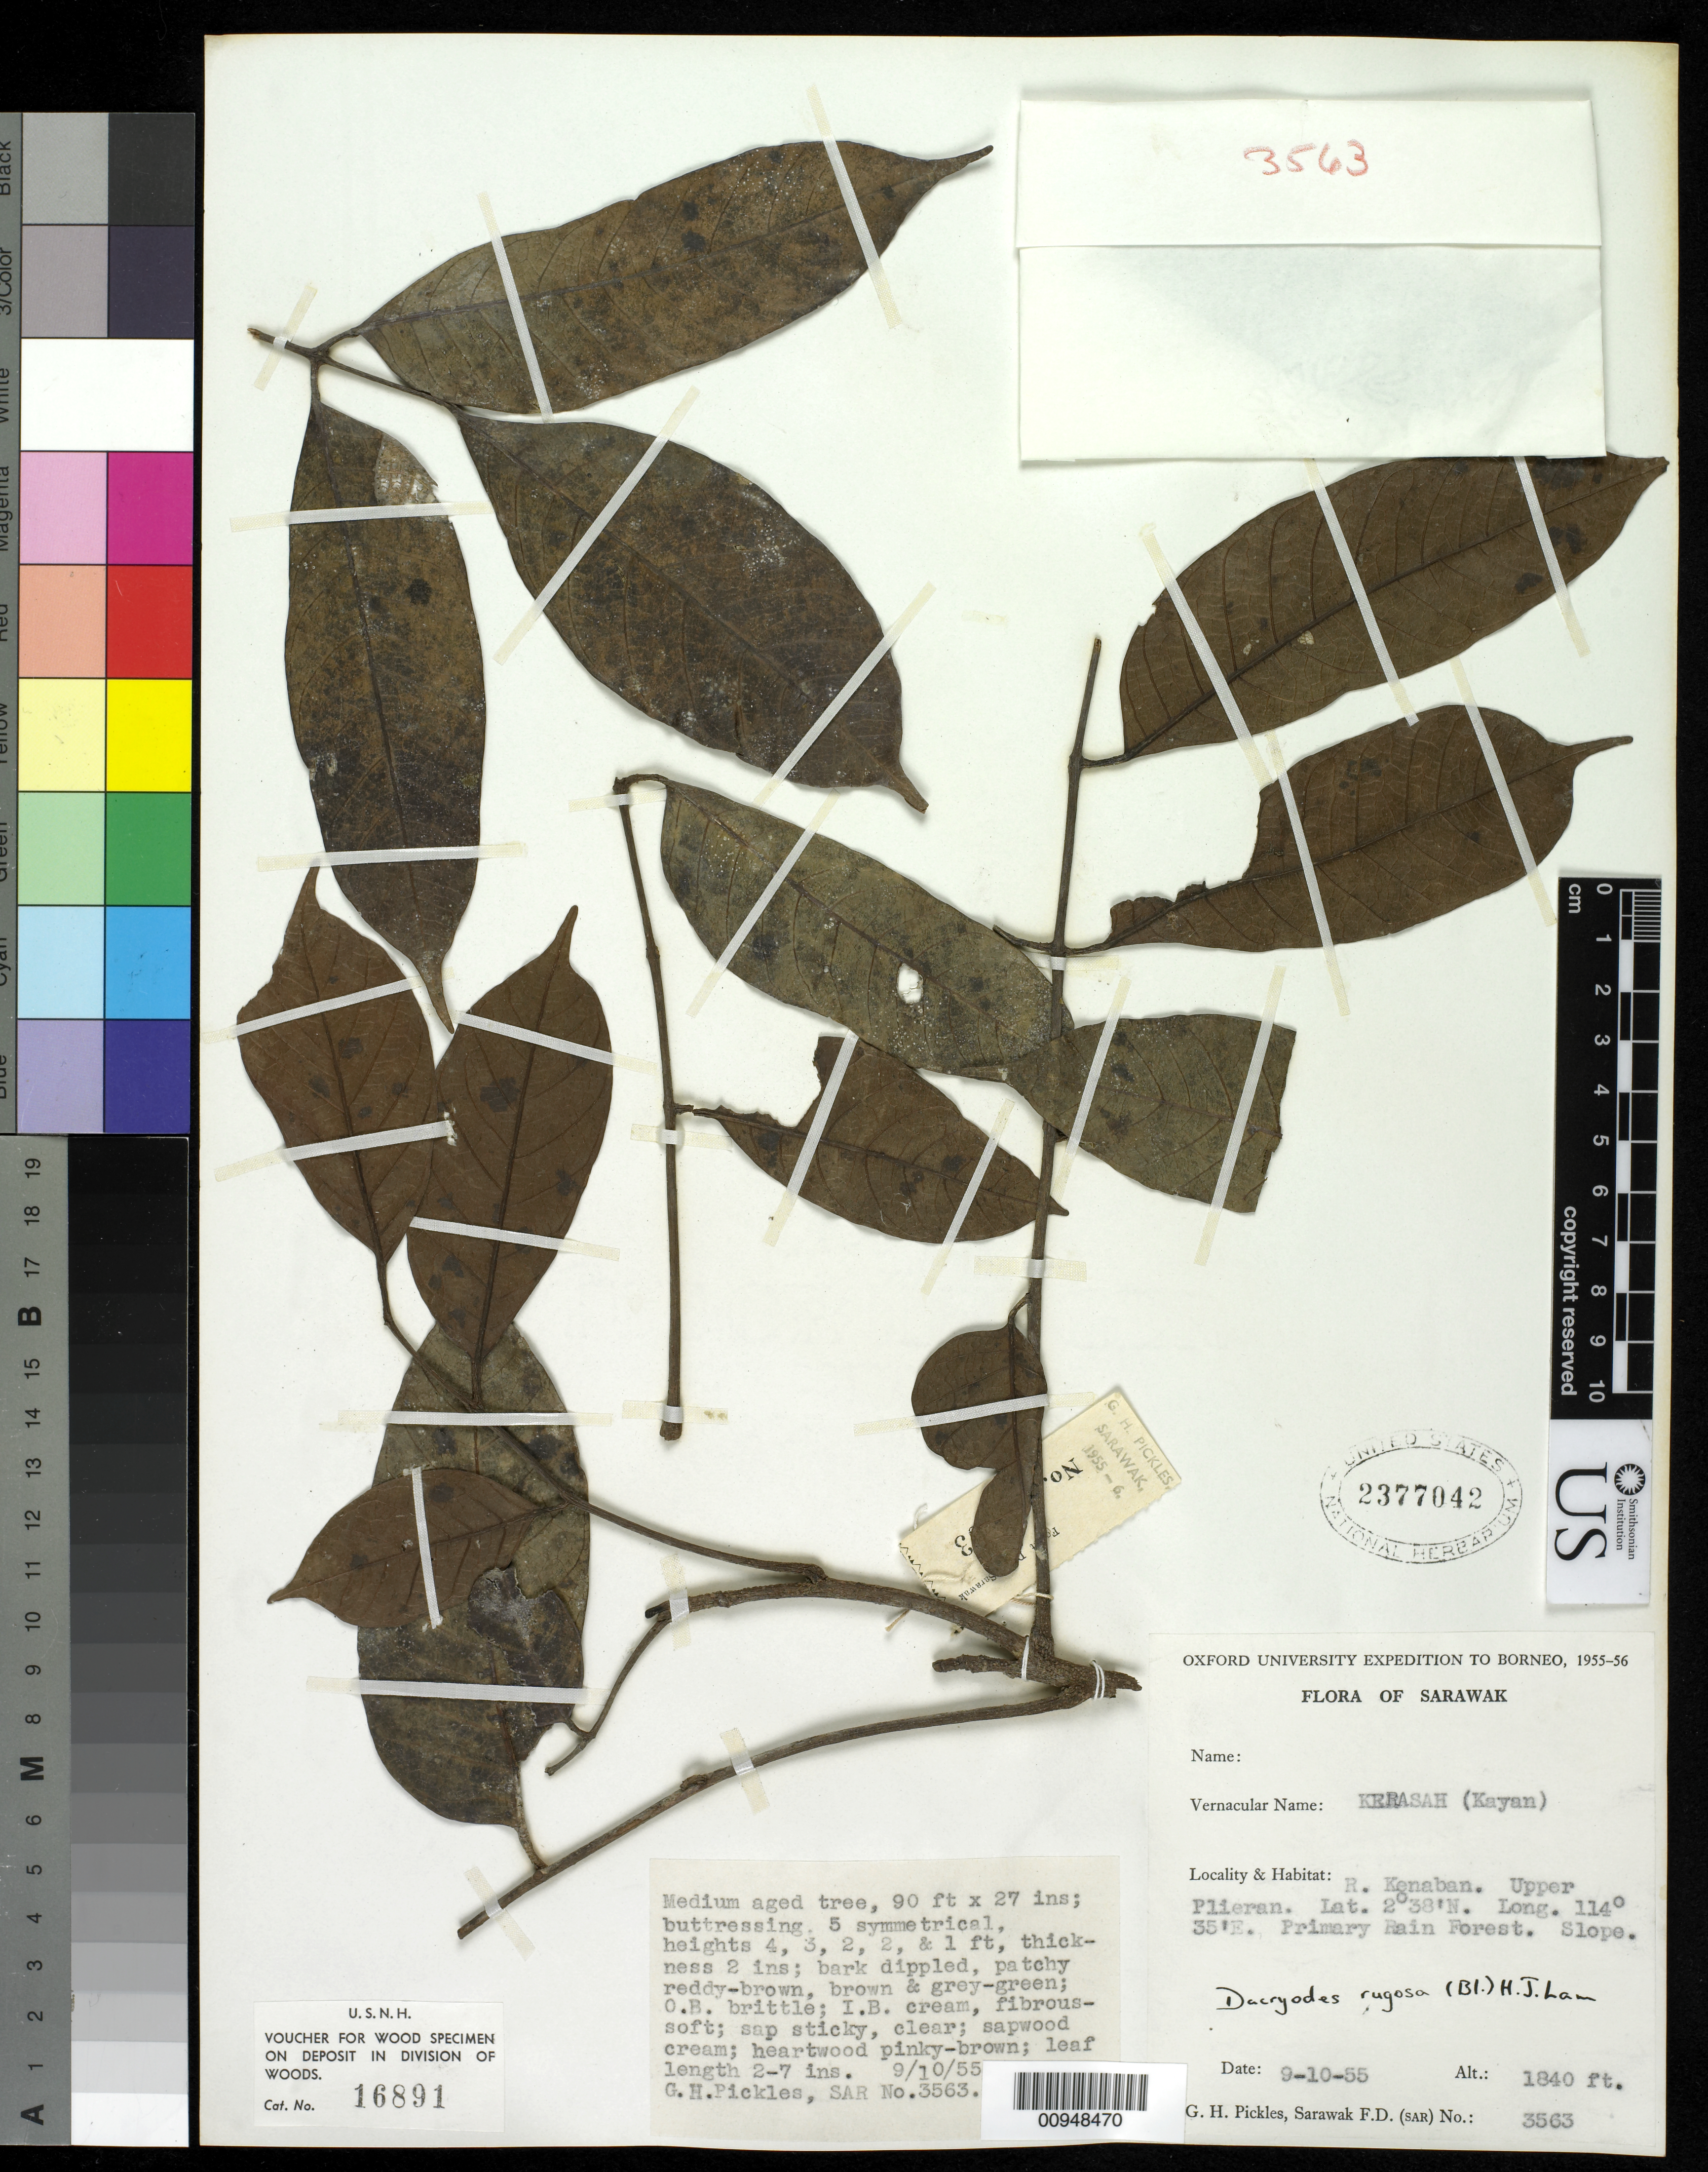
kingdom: Plantae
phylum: Tracheophyta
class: Magnoliopsida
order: Sapindales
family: Burseraceae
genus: Dacryodes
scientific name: Dacryodes rugosa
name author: (Blume) H.J. Lam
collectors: G. Pickles & F. Sarawak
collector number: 3563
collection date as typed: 10 Sep 1955 or 09 Oct 1955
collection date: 1955-09-10 or 1955-10-09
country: Malaysia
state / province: Sarawak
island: Borneo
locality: R. Kenaban. Upper Plieran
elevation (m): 561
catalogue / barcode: US 2377042